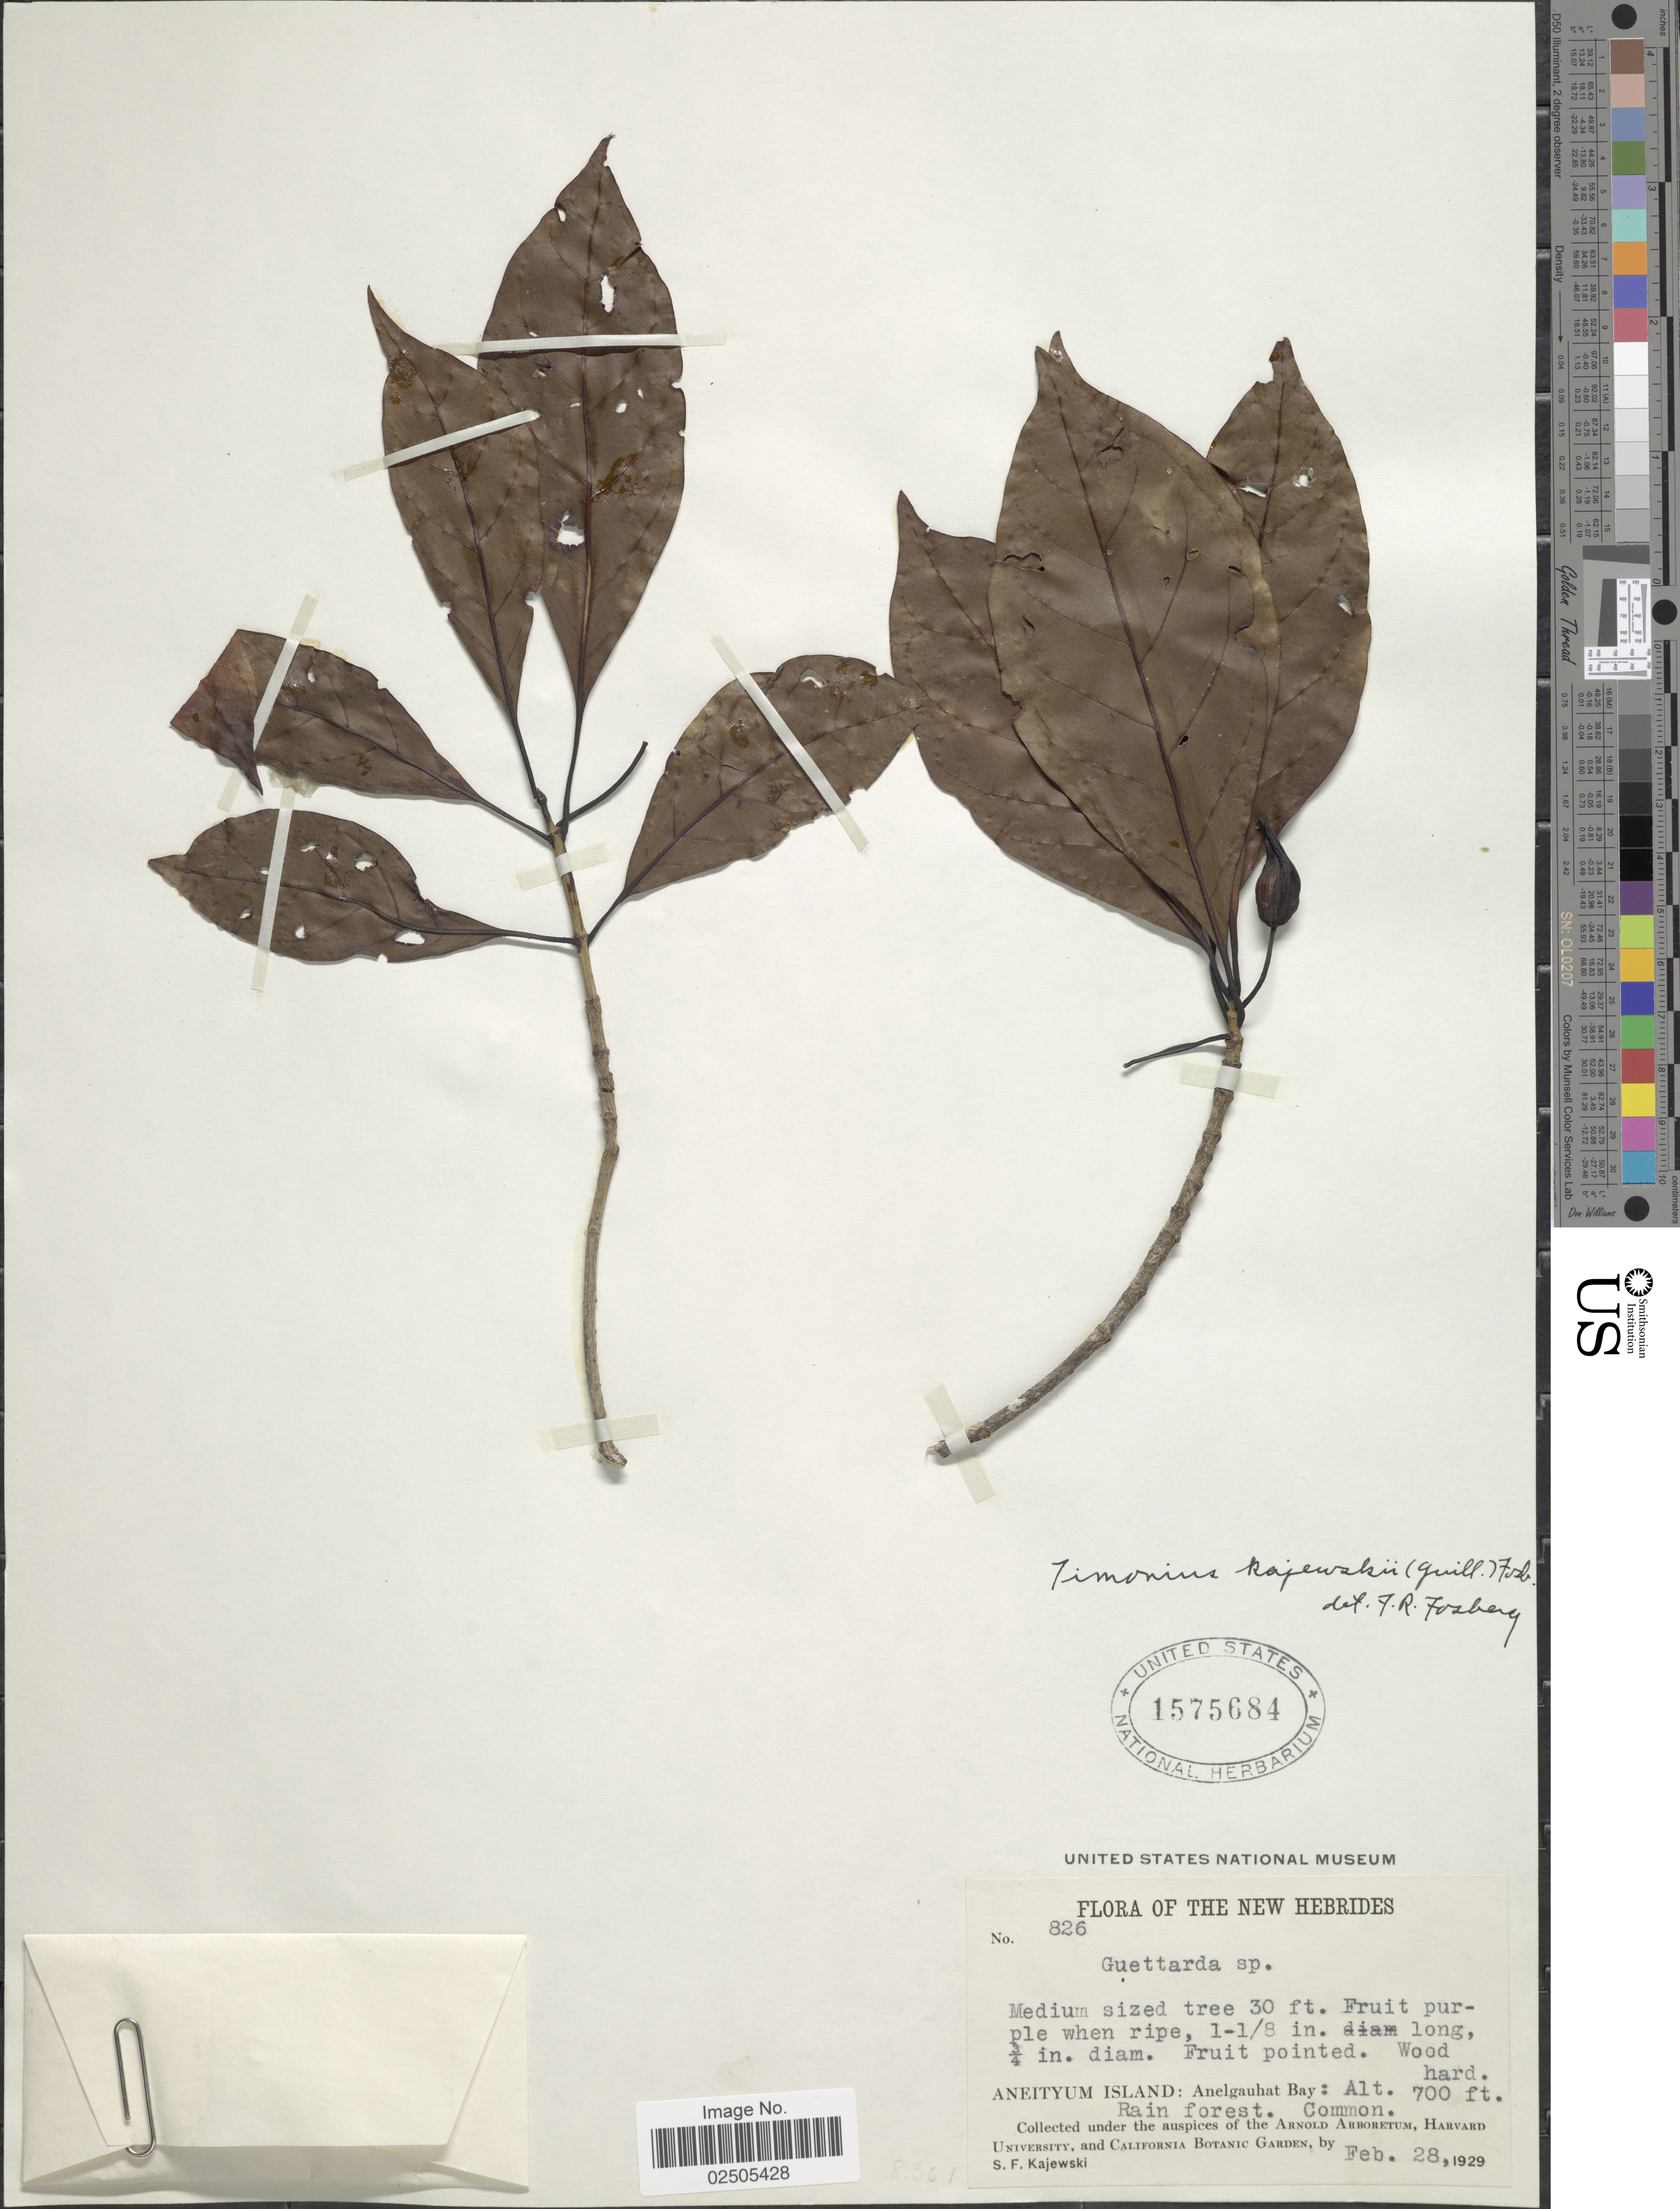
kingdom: Plantae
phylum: Tracheophyta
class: Magnoliopsida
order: Gentianales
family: Rubiaceae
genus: Timonius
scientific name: Timonius kajewskii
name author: (Guillaumin) Fosberg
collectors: S. Kajewski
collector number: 826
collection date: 1929-02-28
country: Vanuatu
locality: The New Hebrides, Aneityum Island: Anelgauhat Bay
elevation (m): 213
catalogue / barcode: US 1575684